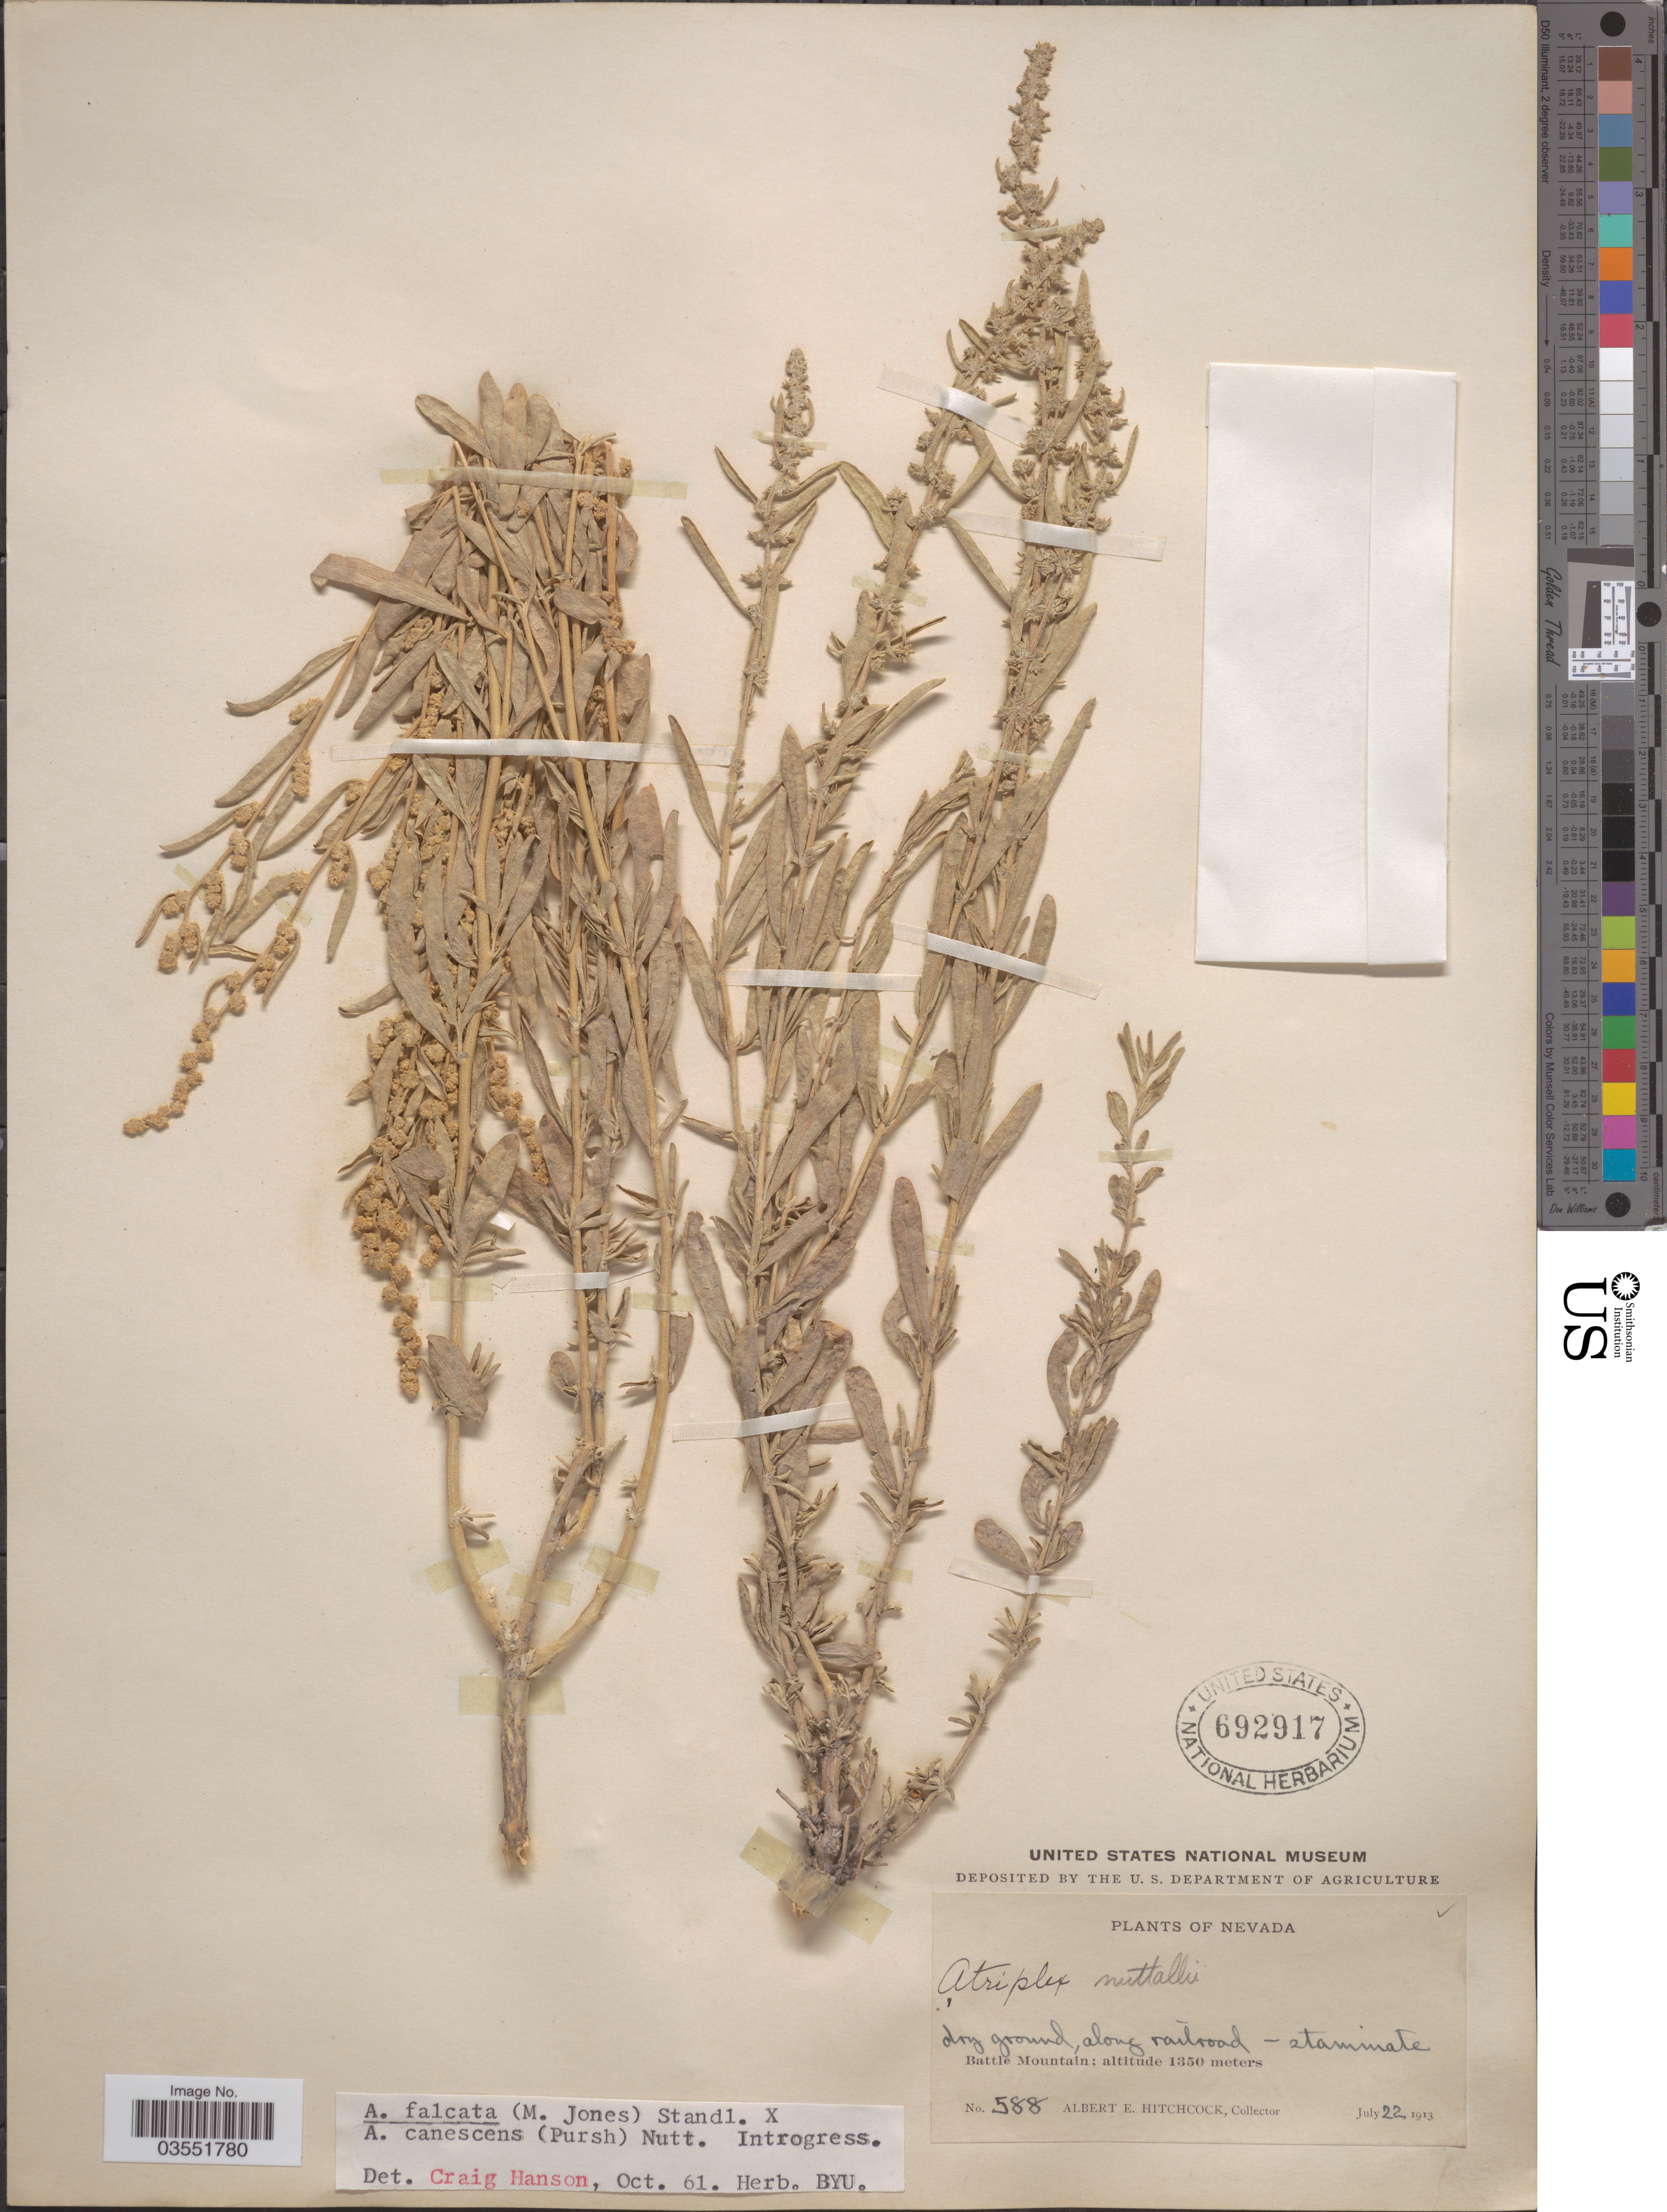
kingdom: Plantae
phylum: Tracheophyta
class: Magnoliopsida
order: Caryophyllales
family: Amaranthaceae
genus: Atriplex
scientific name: Atriplex falcata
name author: (M.E. Jones) Standl.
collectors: A. Hitchcock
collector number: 588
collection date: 1813-07-22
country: United States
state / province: Nevada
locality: Along railroad. Battle Mountain.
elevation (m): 1350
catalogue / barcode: US 692917